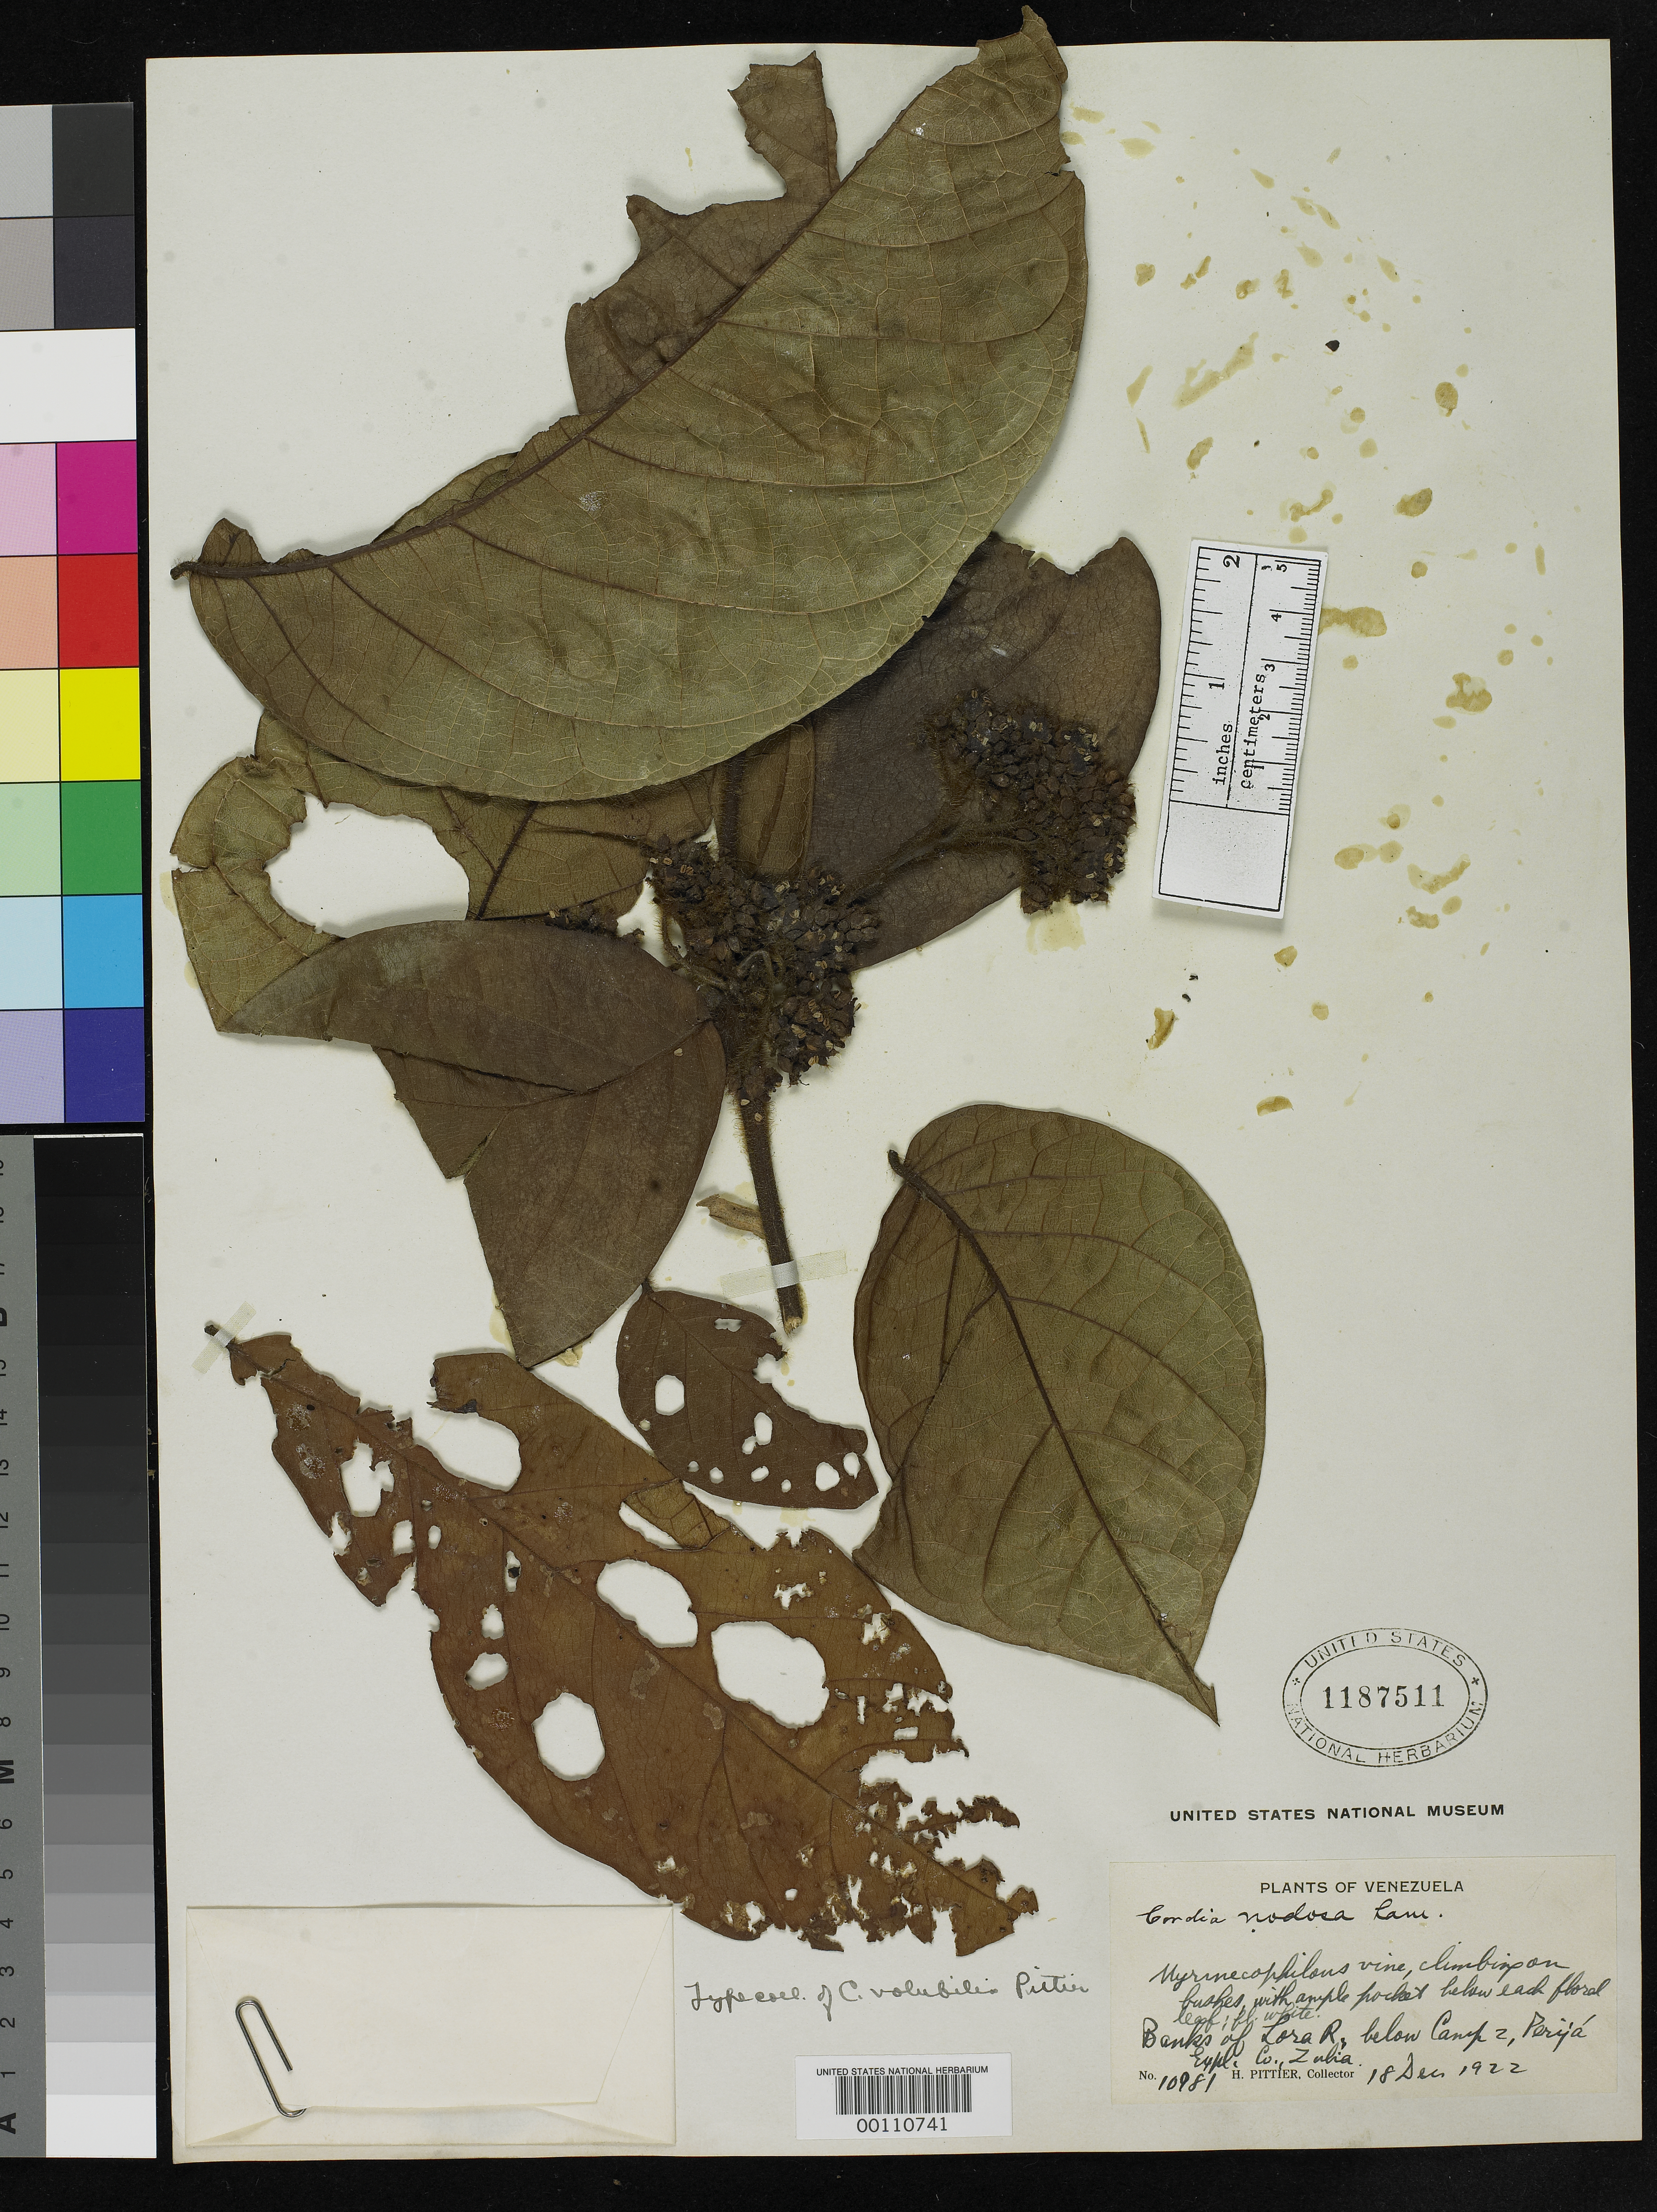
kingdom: Plantae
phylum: Tracheophyta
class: Magnoliopsida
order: Boraginales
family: Cordiaceae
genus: Cordia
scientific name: Cordia volubilis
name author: Pittier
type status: Type Collection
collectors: H. F. Pittier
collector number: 10981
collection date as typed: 18 Dec 1922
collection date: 1922-12-18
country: Venezuela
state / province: Zulia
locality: Banks of Lora River, below camp 2, Perija.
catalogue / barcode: US 1187511